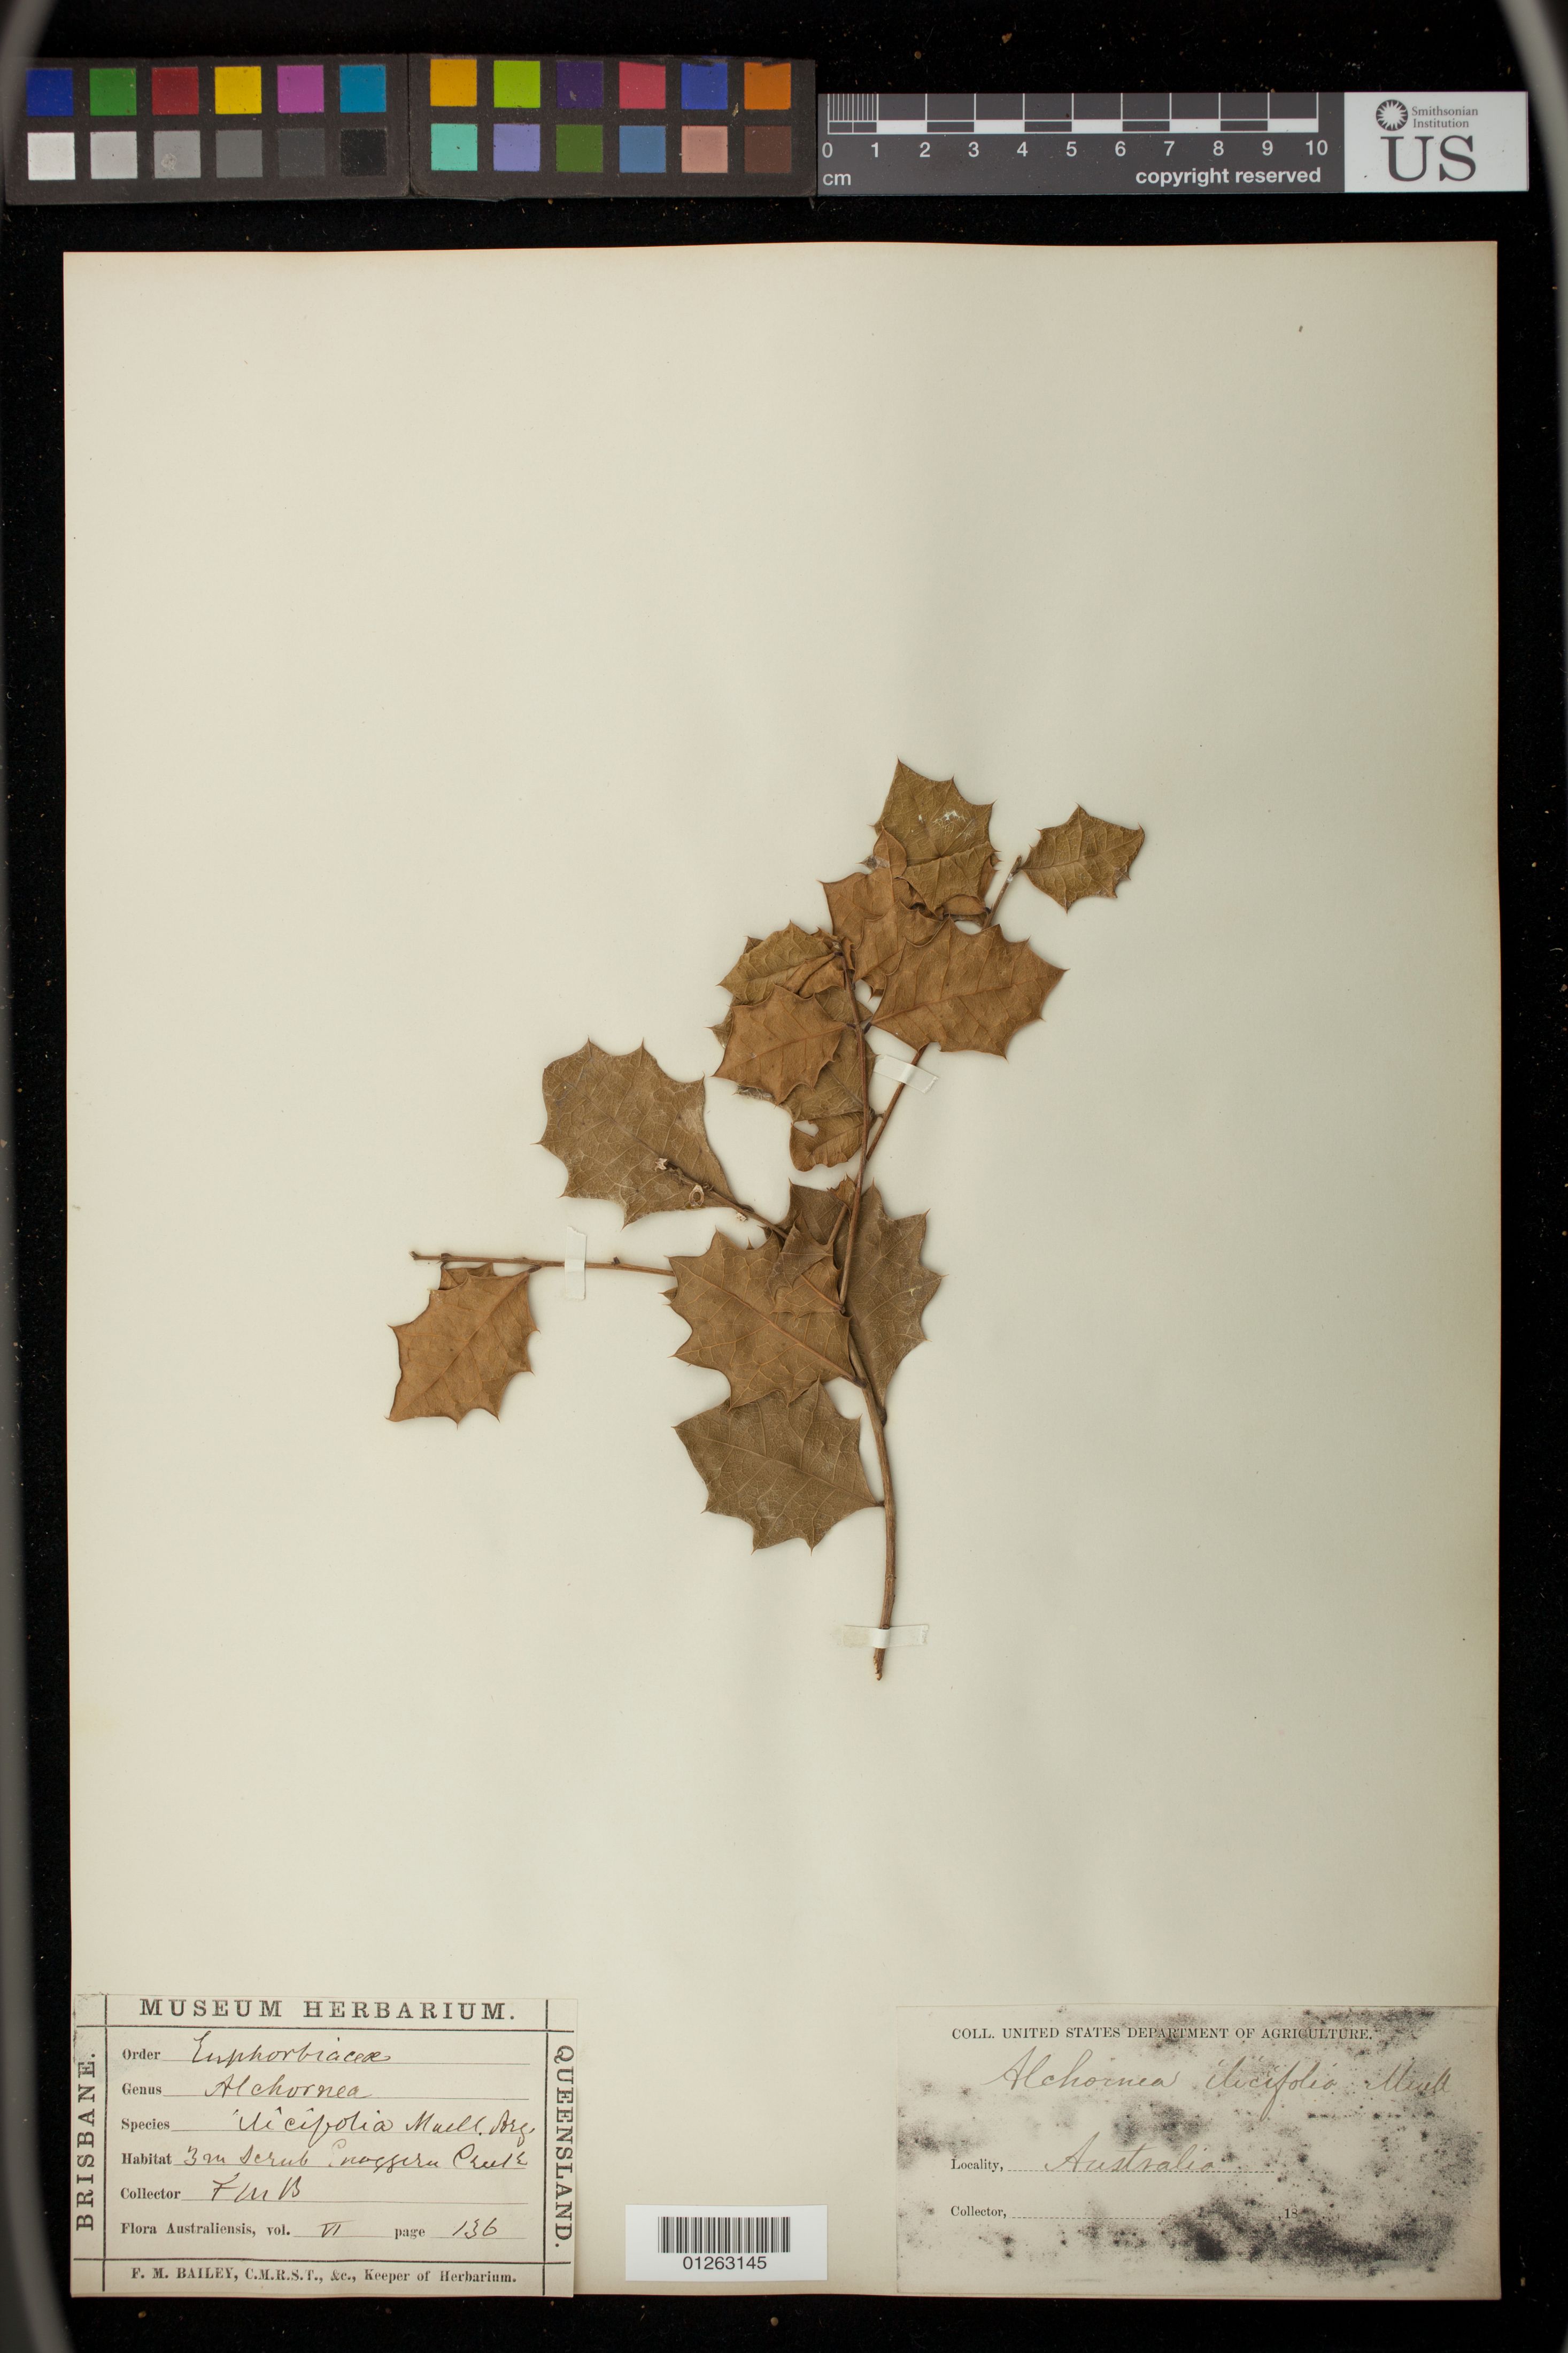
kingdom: Plantae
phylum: Tracheophyta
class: Magnoliopsida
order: Malpighiales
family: Euphorbiaceae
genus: Alchornea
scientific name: Alchornea ilicifolia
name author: (Js. Sm.) Müll. Arg.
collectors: F. M. Bailey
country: Australia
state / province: Queensland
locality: Enoggera Creek